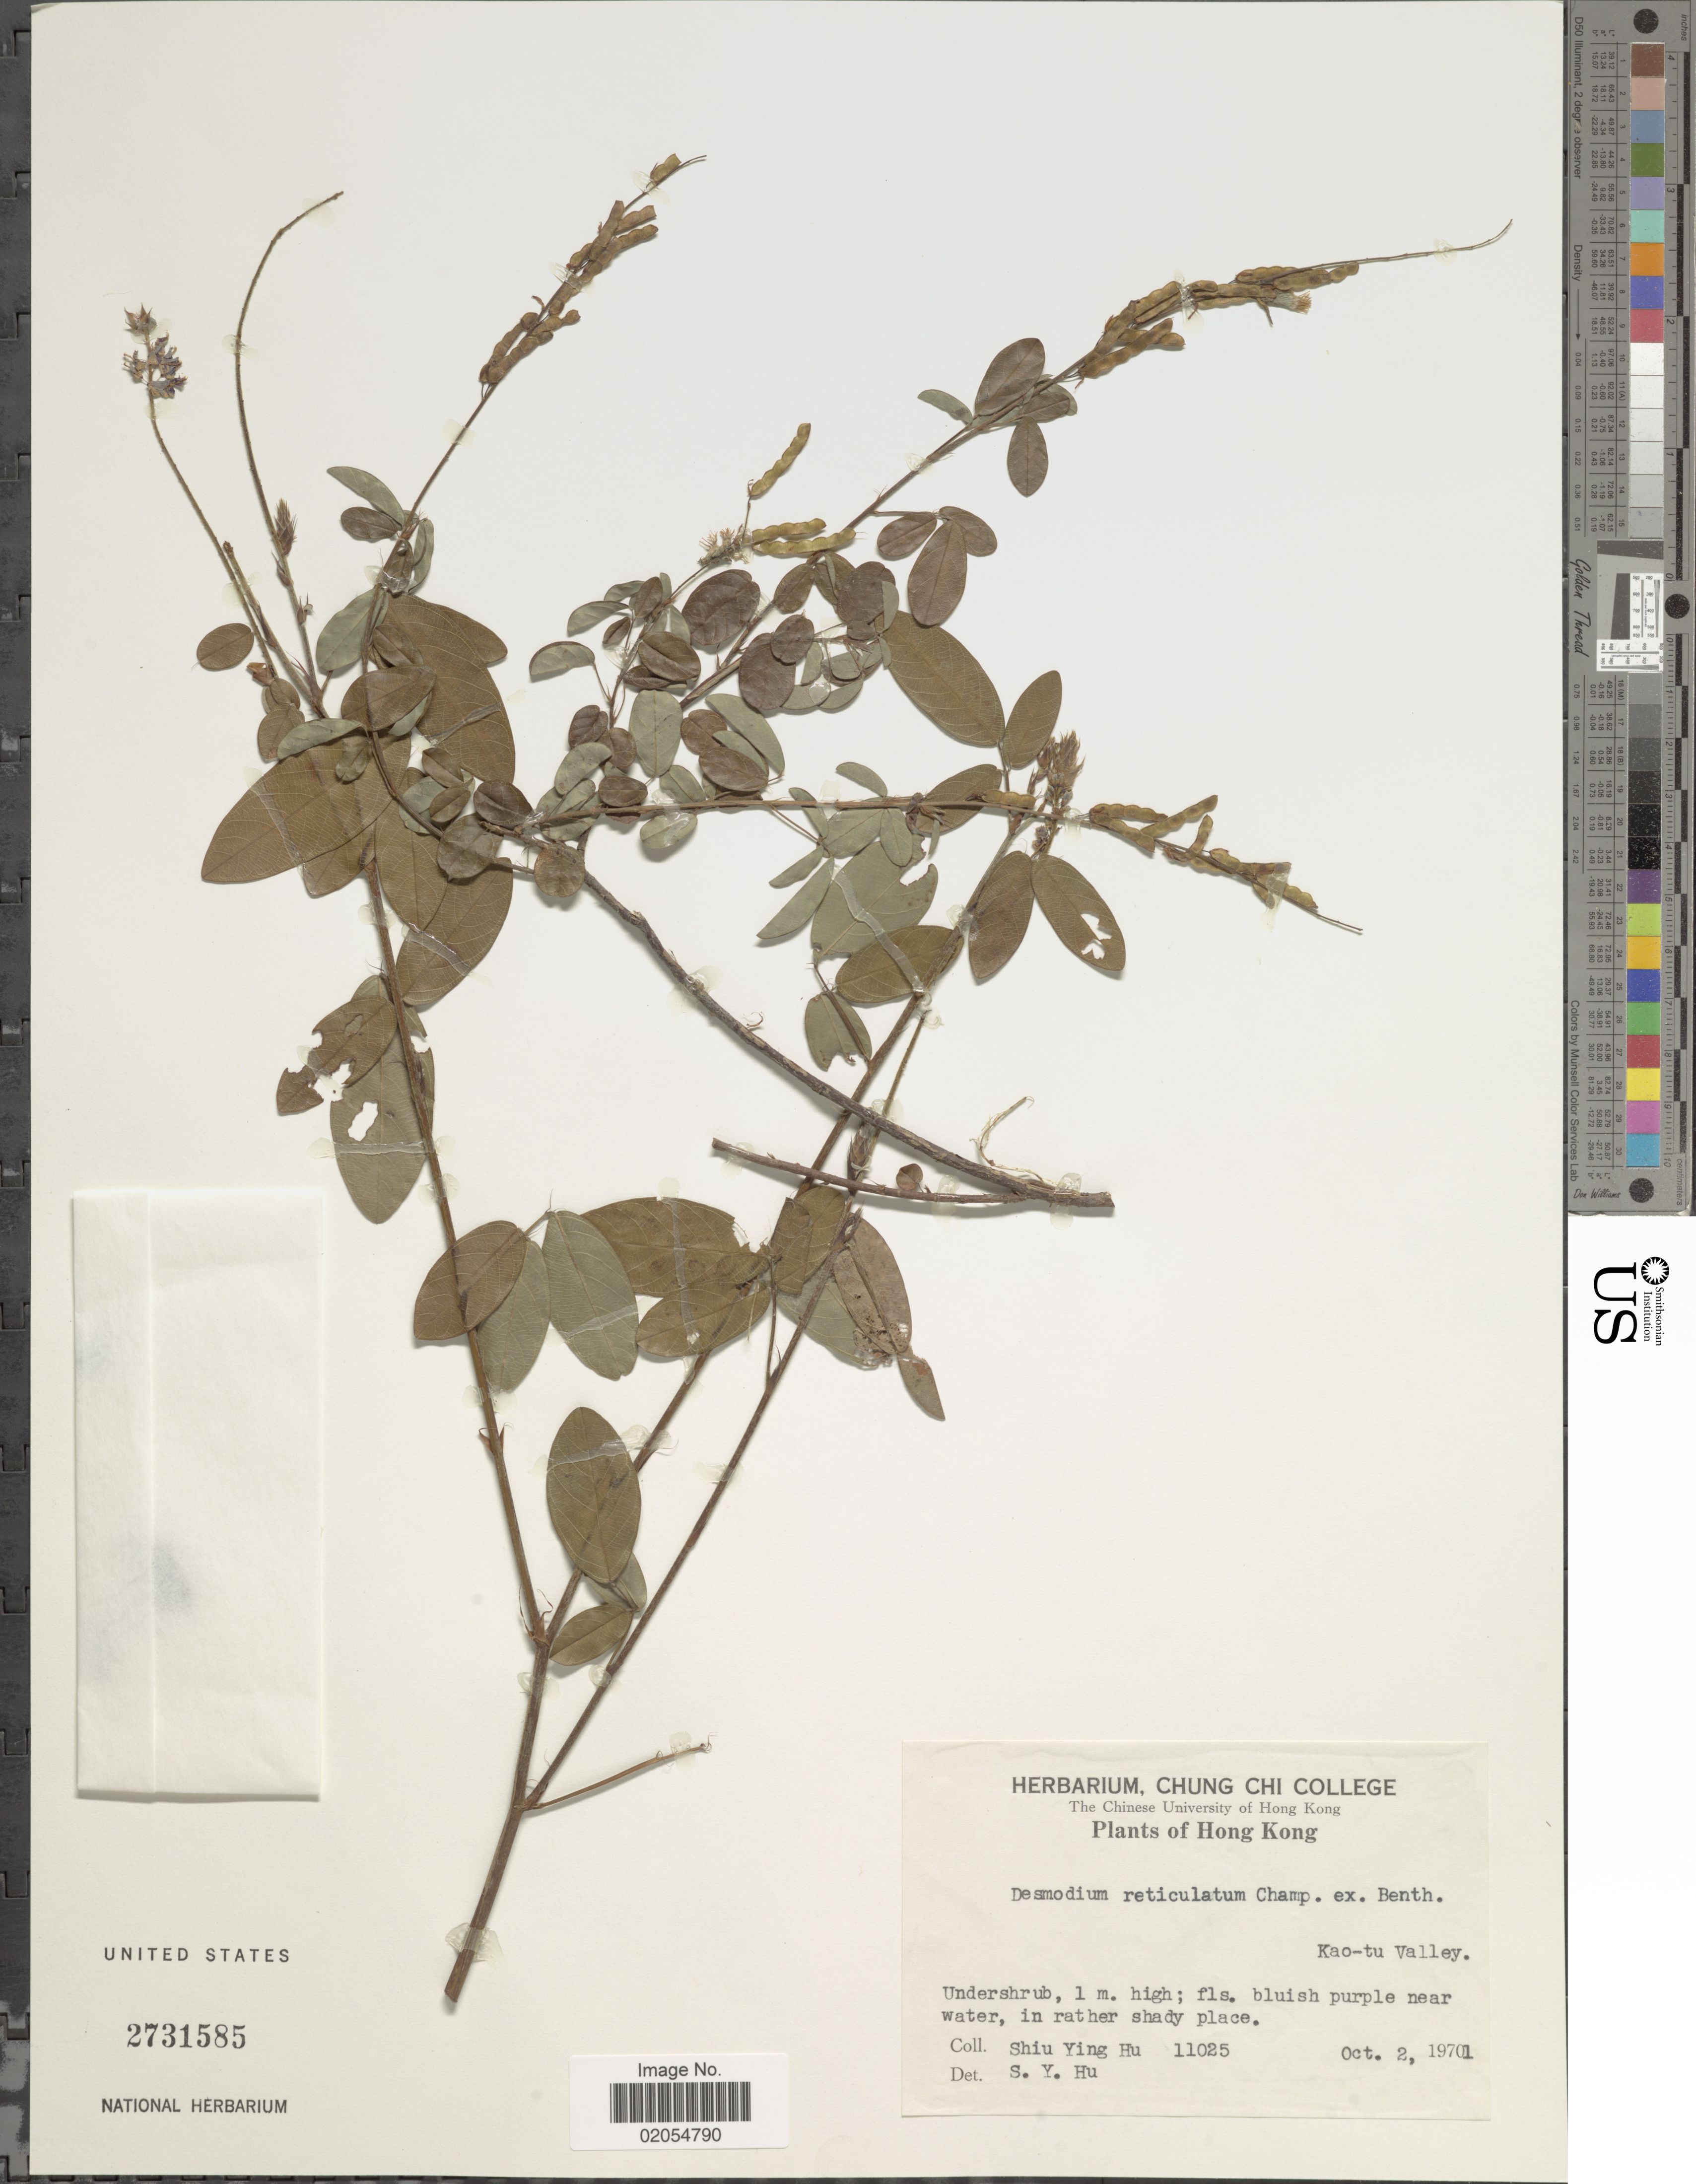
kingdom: Plantae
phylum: Tracheophyta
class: Magnoliopsida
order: Fabales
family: Fabaceae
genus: Grona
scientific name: Grona reticulata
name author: (Champ. ex Benth.) H. Ohashi & K. Ohashi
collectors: S. Y. Hu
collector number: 11025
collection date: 1971-10-02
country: China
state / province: Hong Kong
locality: Kao-tu Valley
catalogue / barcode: US 2731585